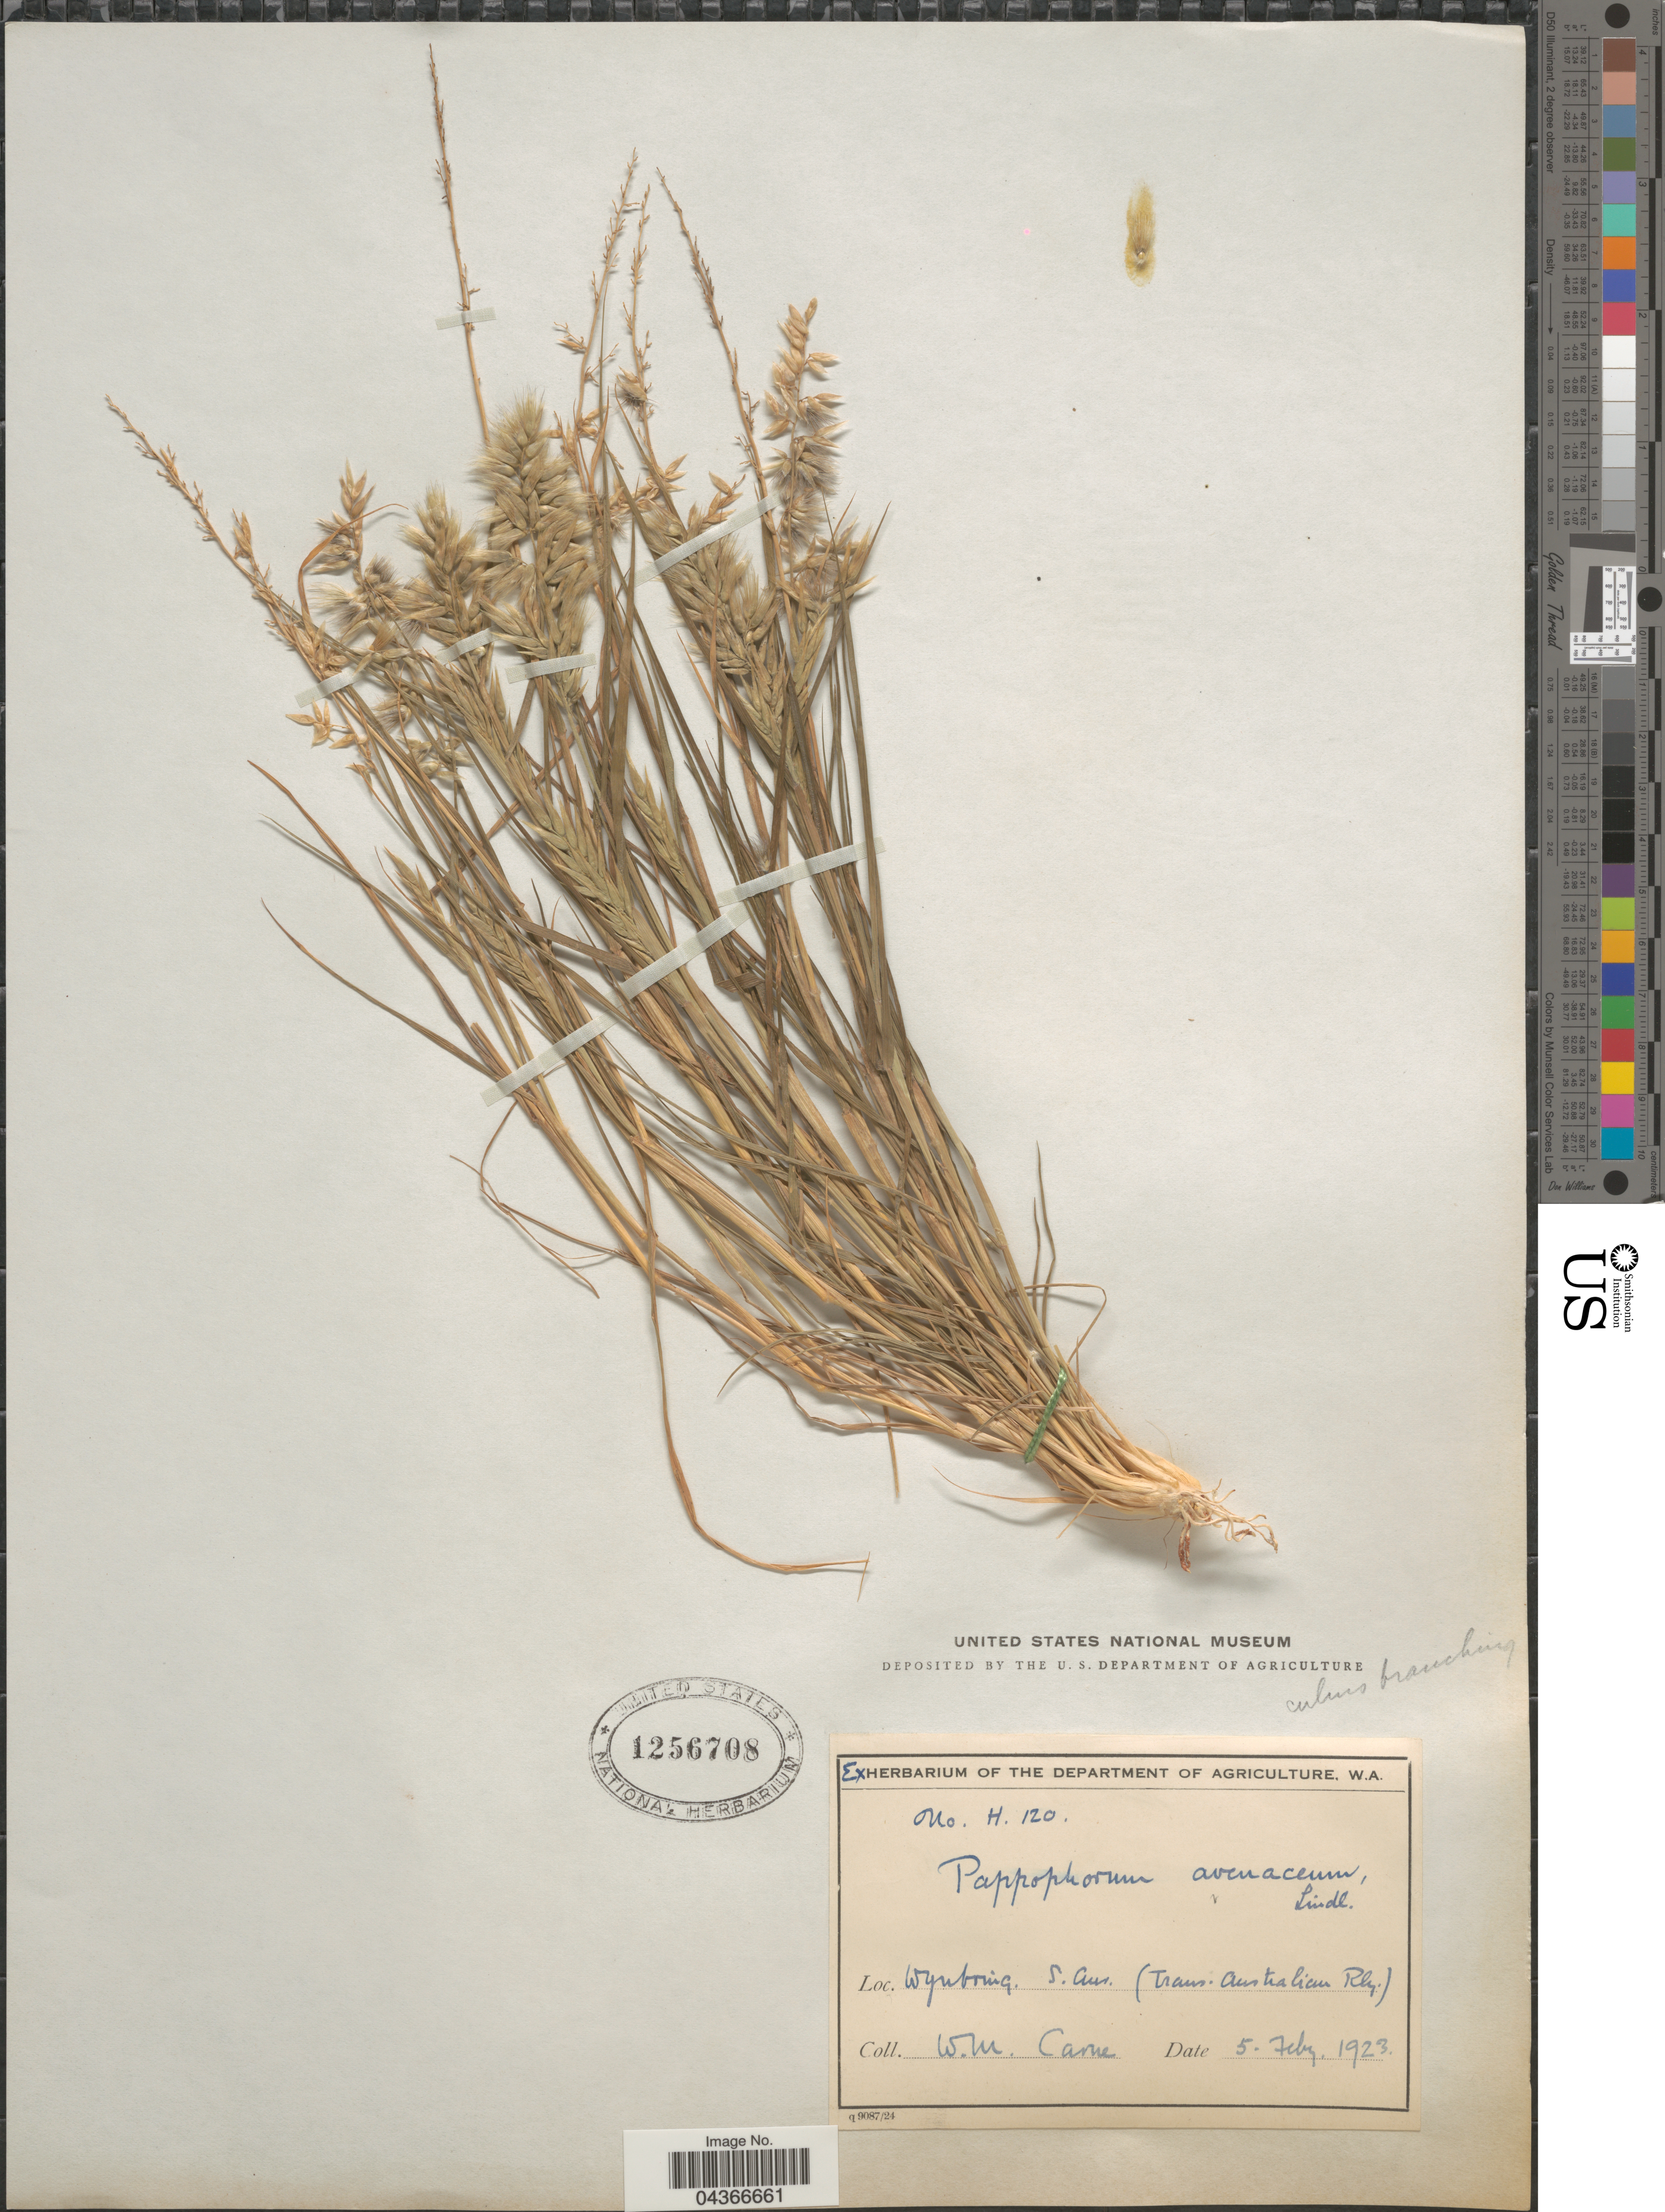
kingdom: Plantae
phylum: Tracheophyta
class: Liliopsida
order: Poales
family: Poaceae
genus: Enneapogon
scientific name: Enneapogon avenaceus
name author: (Lindl.) C.E. Hubb.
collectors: W. Carne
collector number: H.120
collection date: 1923-02-05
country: Australia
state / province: South Australia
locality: Wynbring. (Trans. Australian Rly.)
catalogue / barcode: US 1256708